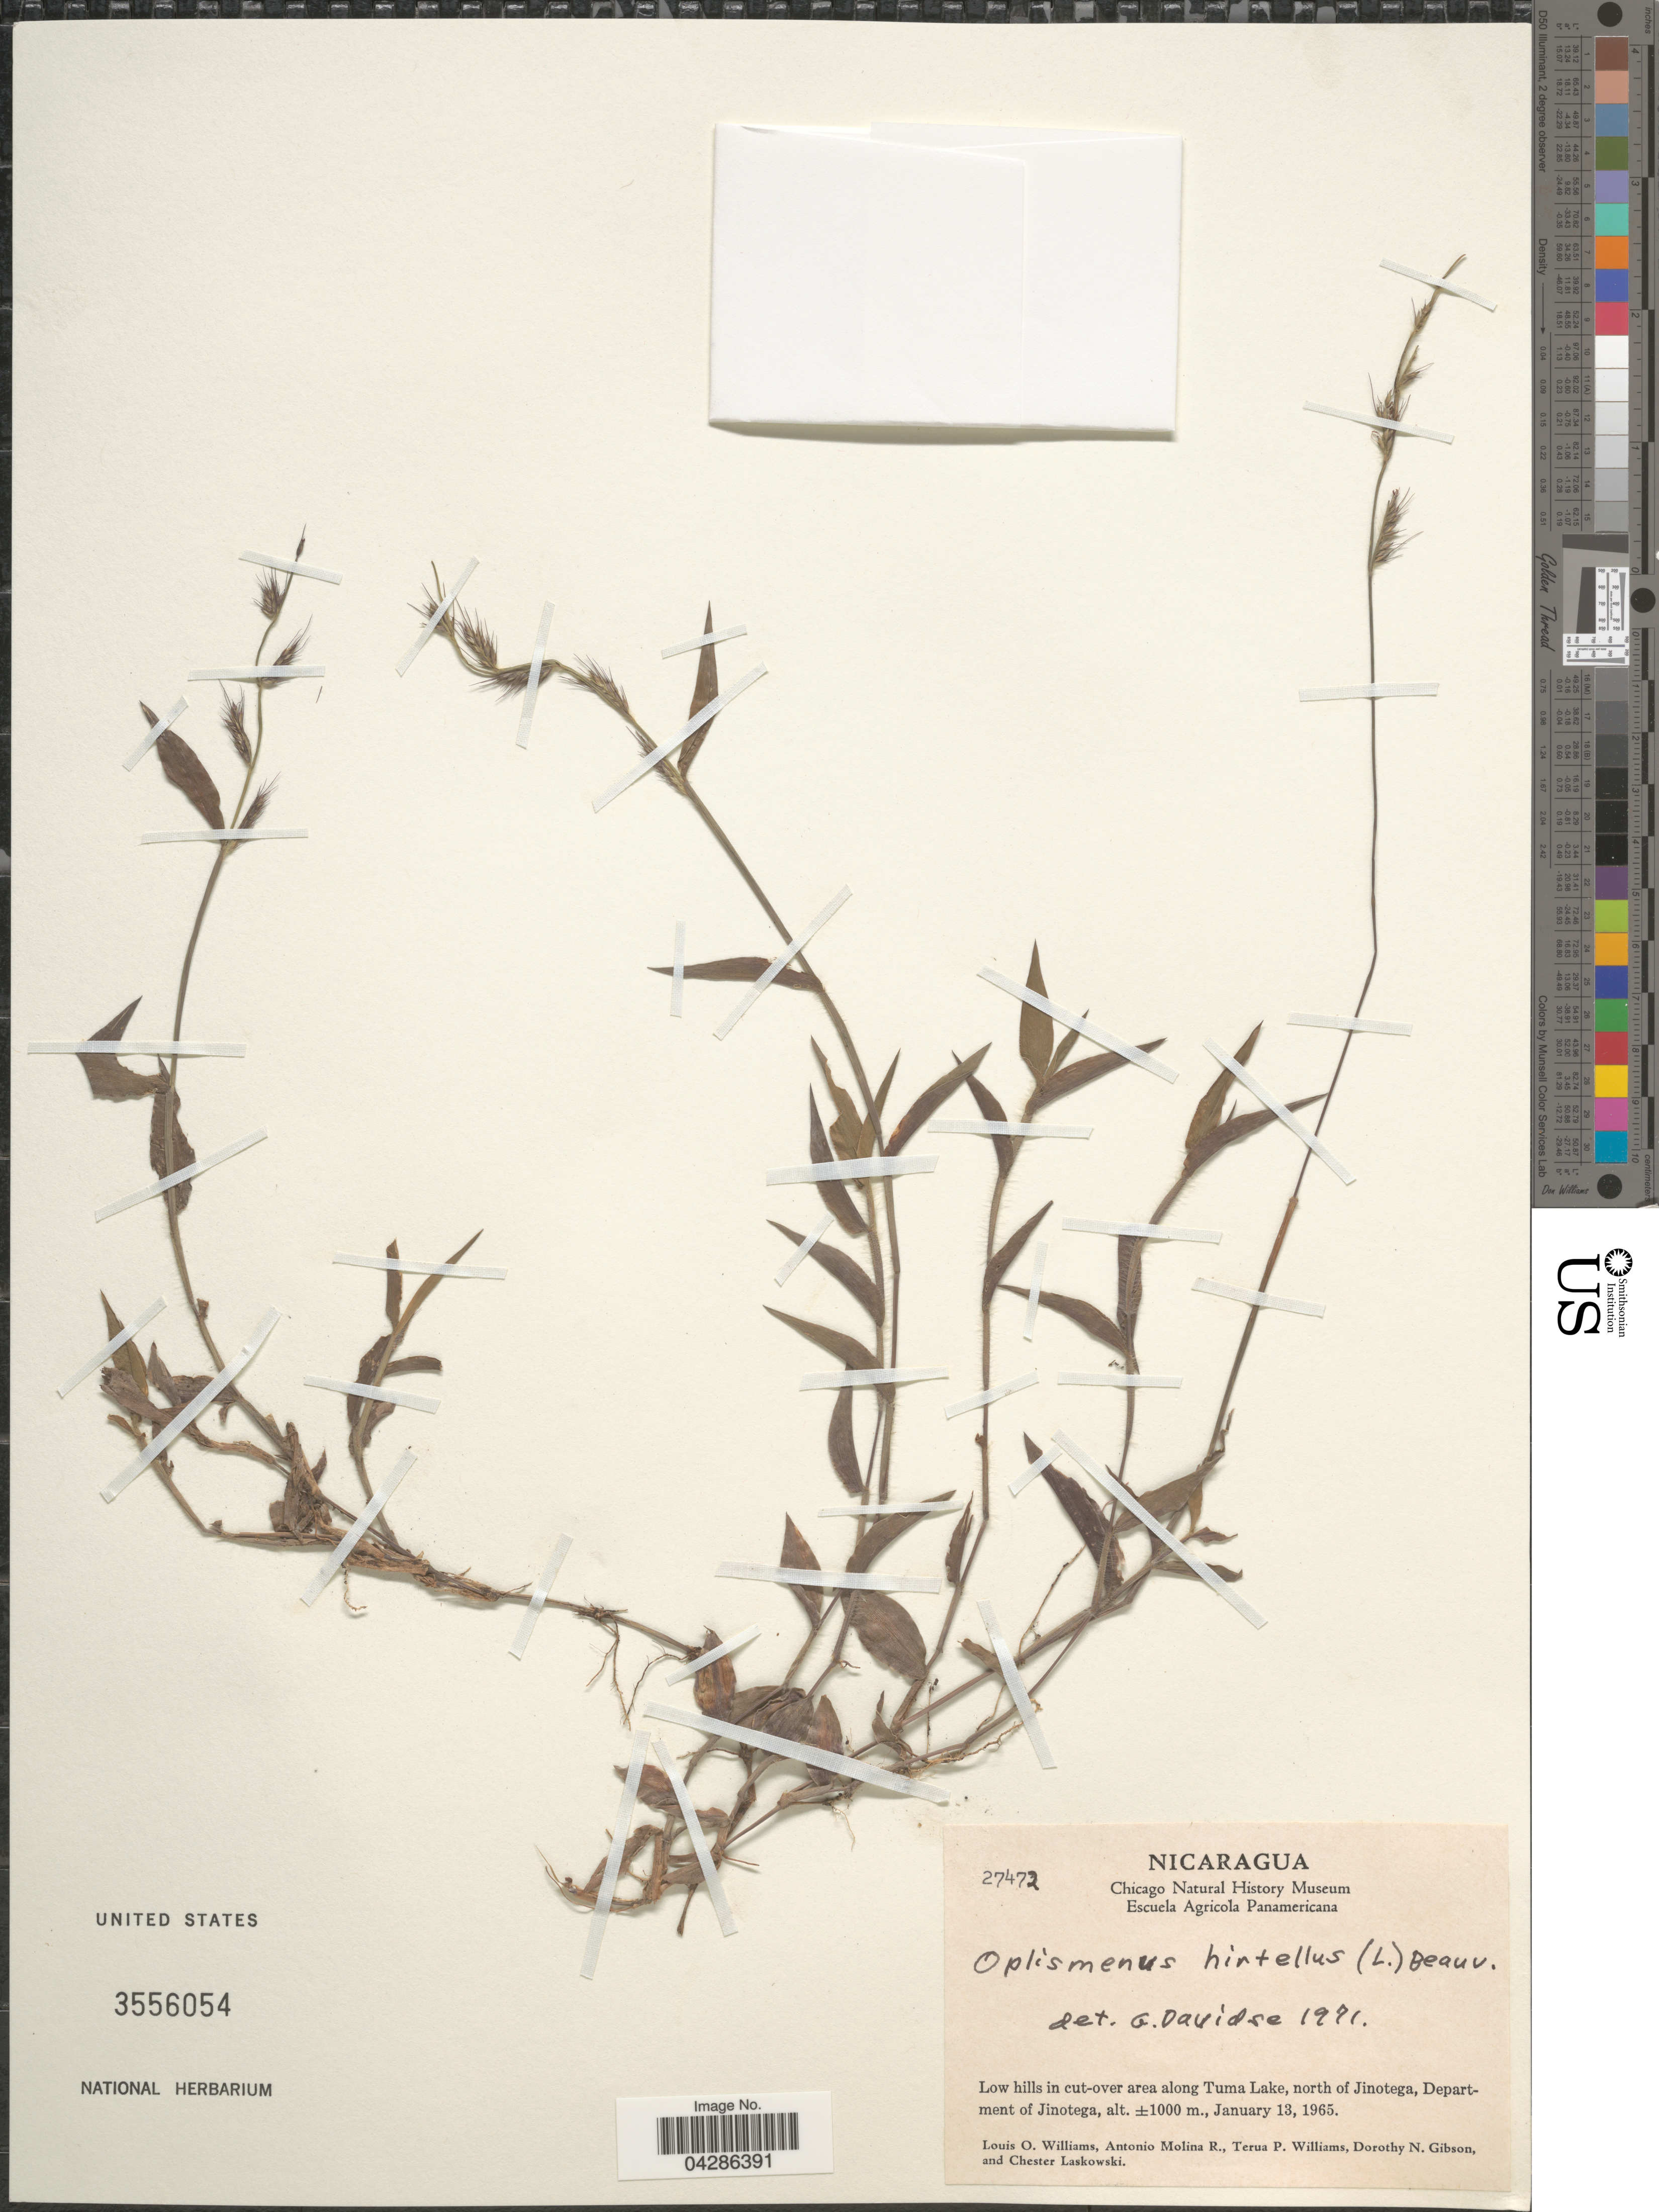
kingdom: Plantae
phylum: Tracheophyta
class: Liliopsida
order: Poales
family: Poaceae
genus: Oplismenus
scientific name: Oplismenus hirtellus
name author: (L.) P. Beauv.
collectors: L. O. Williams, A. Molina R., T. P. Williams, D. N. Gibson & C. Laskowski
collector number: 27472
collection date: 1965-01-13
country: Nicaragua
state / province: Jinotega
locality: Low hills in cut-over area along Tuma Lake, north of Jinotega, Department of Jinotega.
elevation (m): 1000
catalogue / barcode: US 3556054